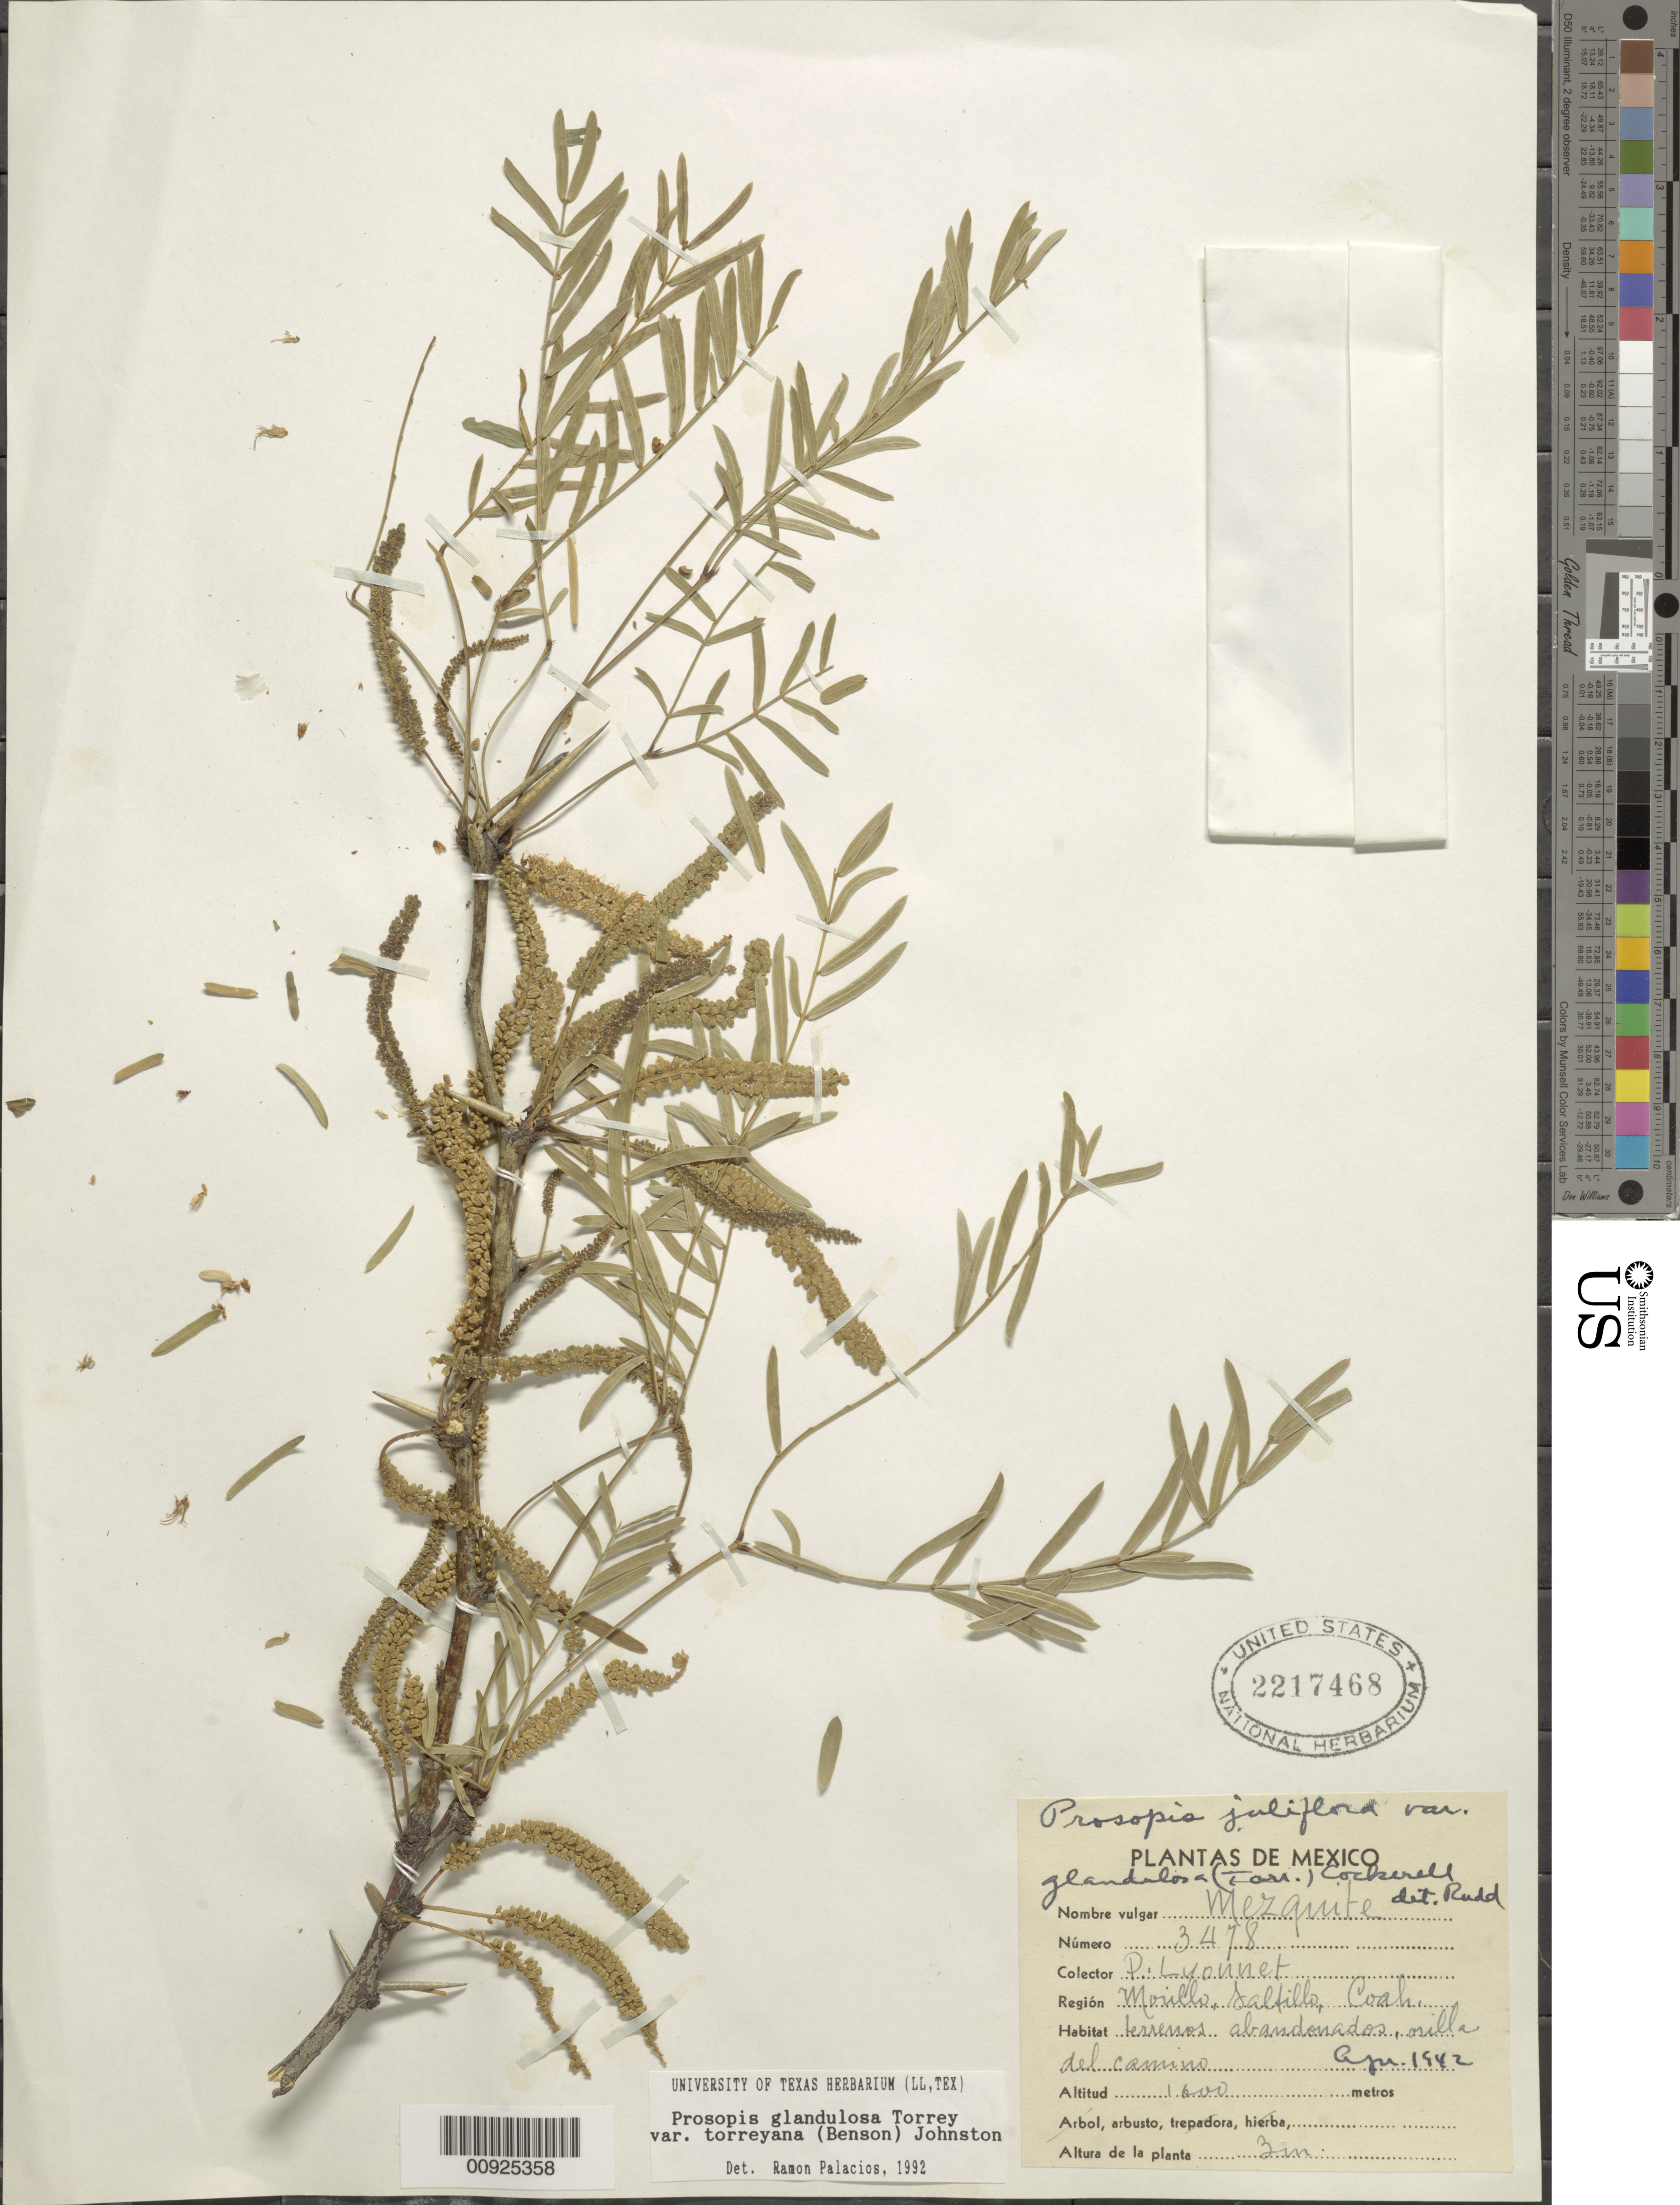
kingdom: Plantae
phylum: Tracheophyta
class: Magnoliopsida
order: Fabales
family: Fabaceae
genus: Neltuma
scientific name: Neltuma odorata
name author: (Torr. & Frém.) C. E. Hughes & G.P. Lewis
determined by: Strong, Mark T., (BOT), Smithsonian Institution - National Museum of Natural History (UNITED STATES)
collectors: Bro. E. Lyonnet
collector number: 3478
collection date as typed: Apr 1942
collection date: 1942-04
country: Mexico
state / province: Coahuila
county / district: Saltillo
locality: Morillo, Saltillo, Coahuila.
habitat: Terrenos abandonados, orilla del camino.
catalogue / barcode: US 2217468